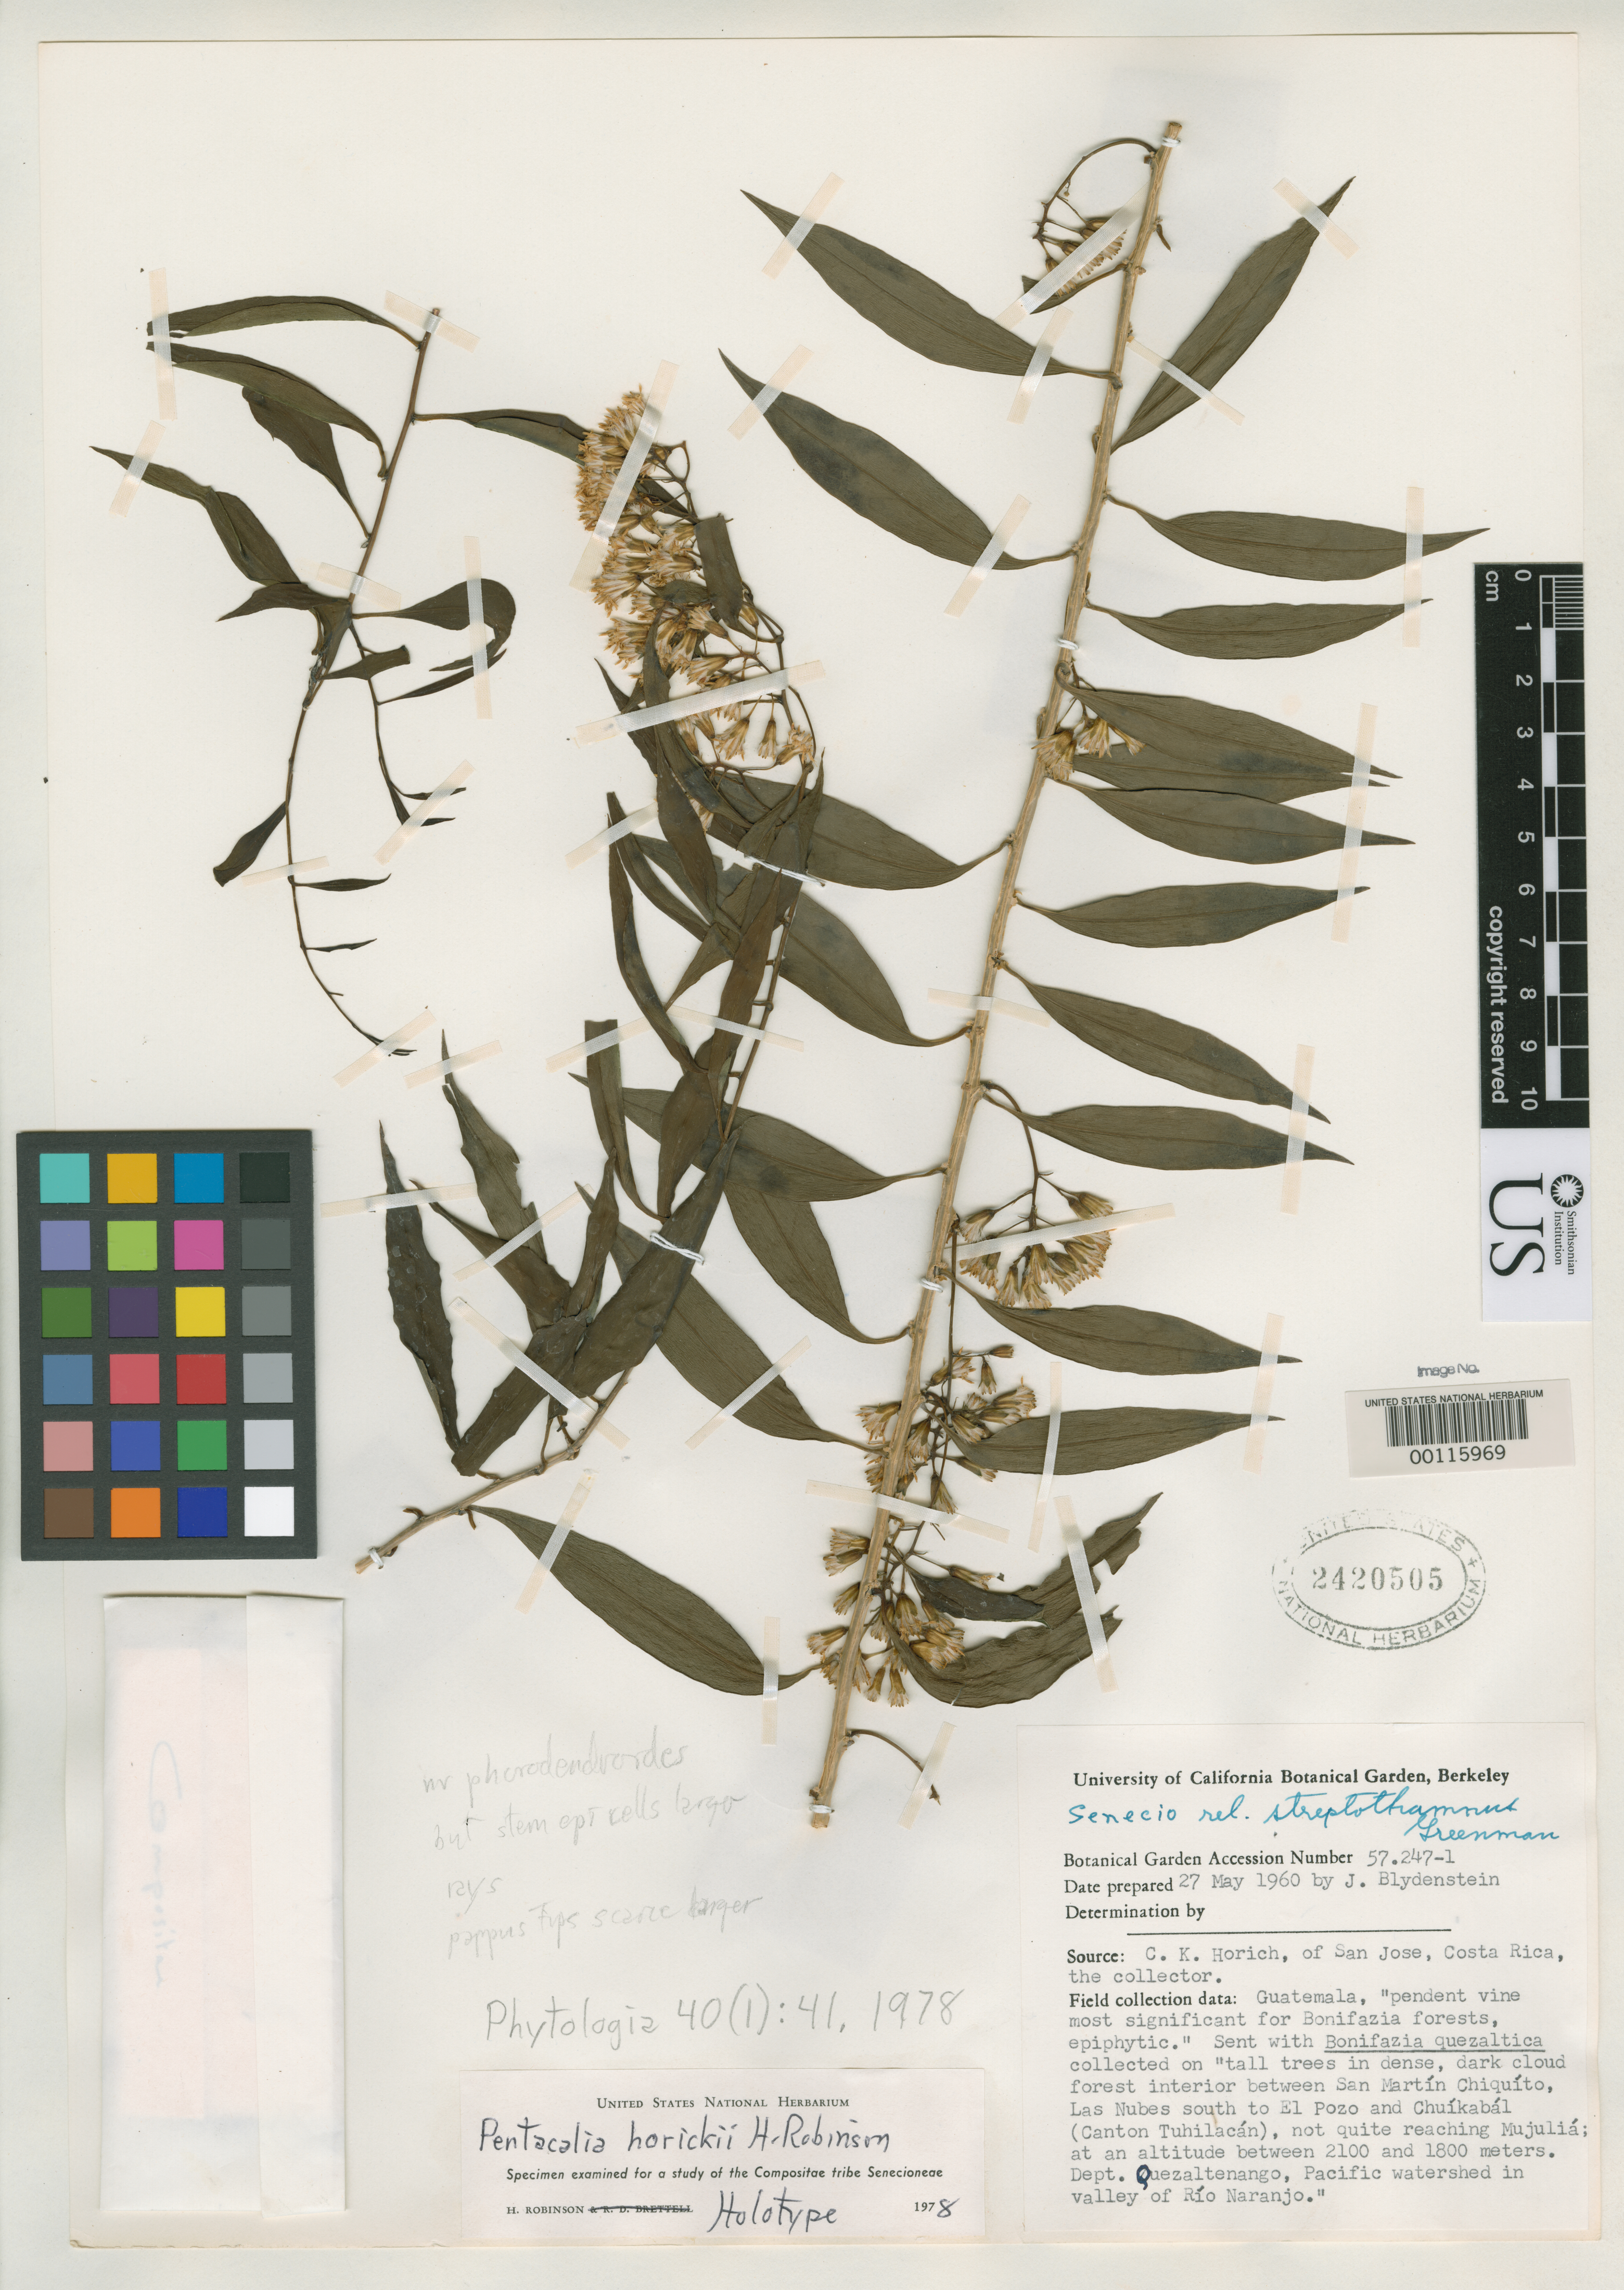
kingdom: Plantae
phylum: Tracheophyta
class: Magnoliopsida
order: Asterales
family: Asteraceae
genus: Pentacalia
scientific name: Pentacalia horichii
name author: H. Rob.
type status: Holotype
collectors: C. K. Horich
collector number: BG 57.247-1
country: Guatemala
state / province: Quetzaltenango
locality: Valley of Rio Naranjo.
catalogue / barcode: US 2420505